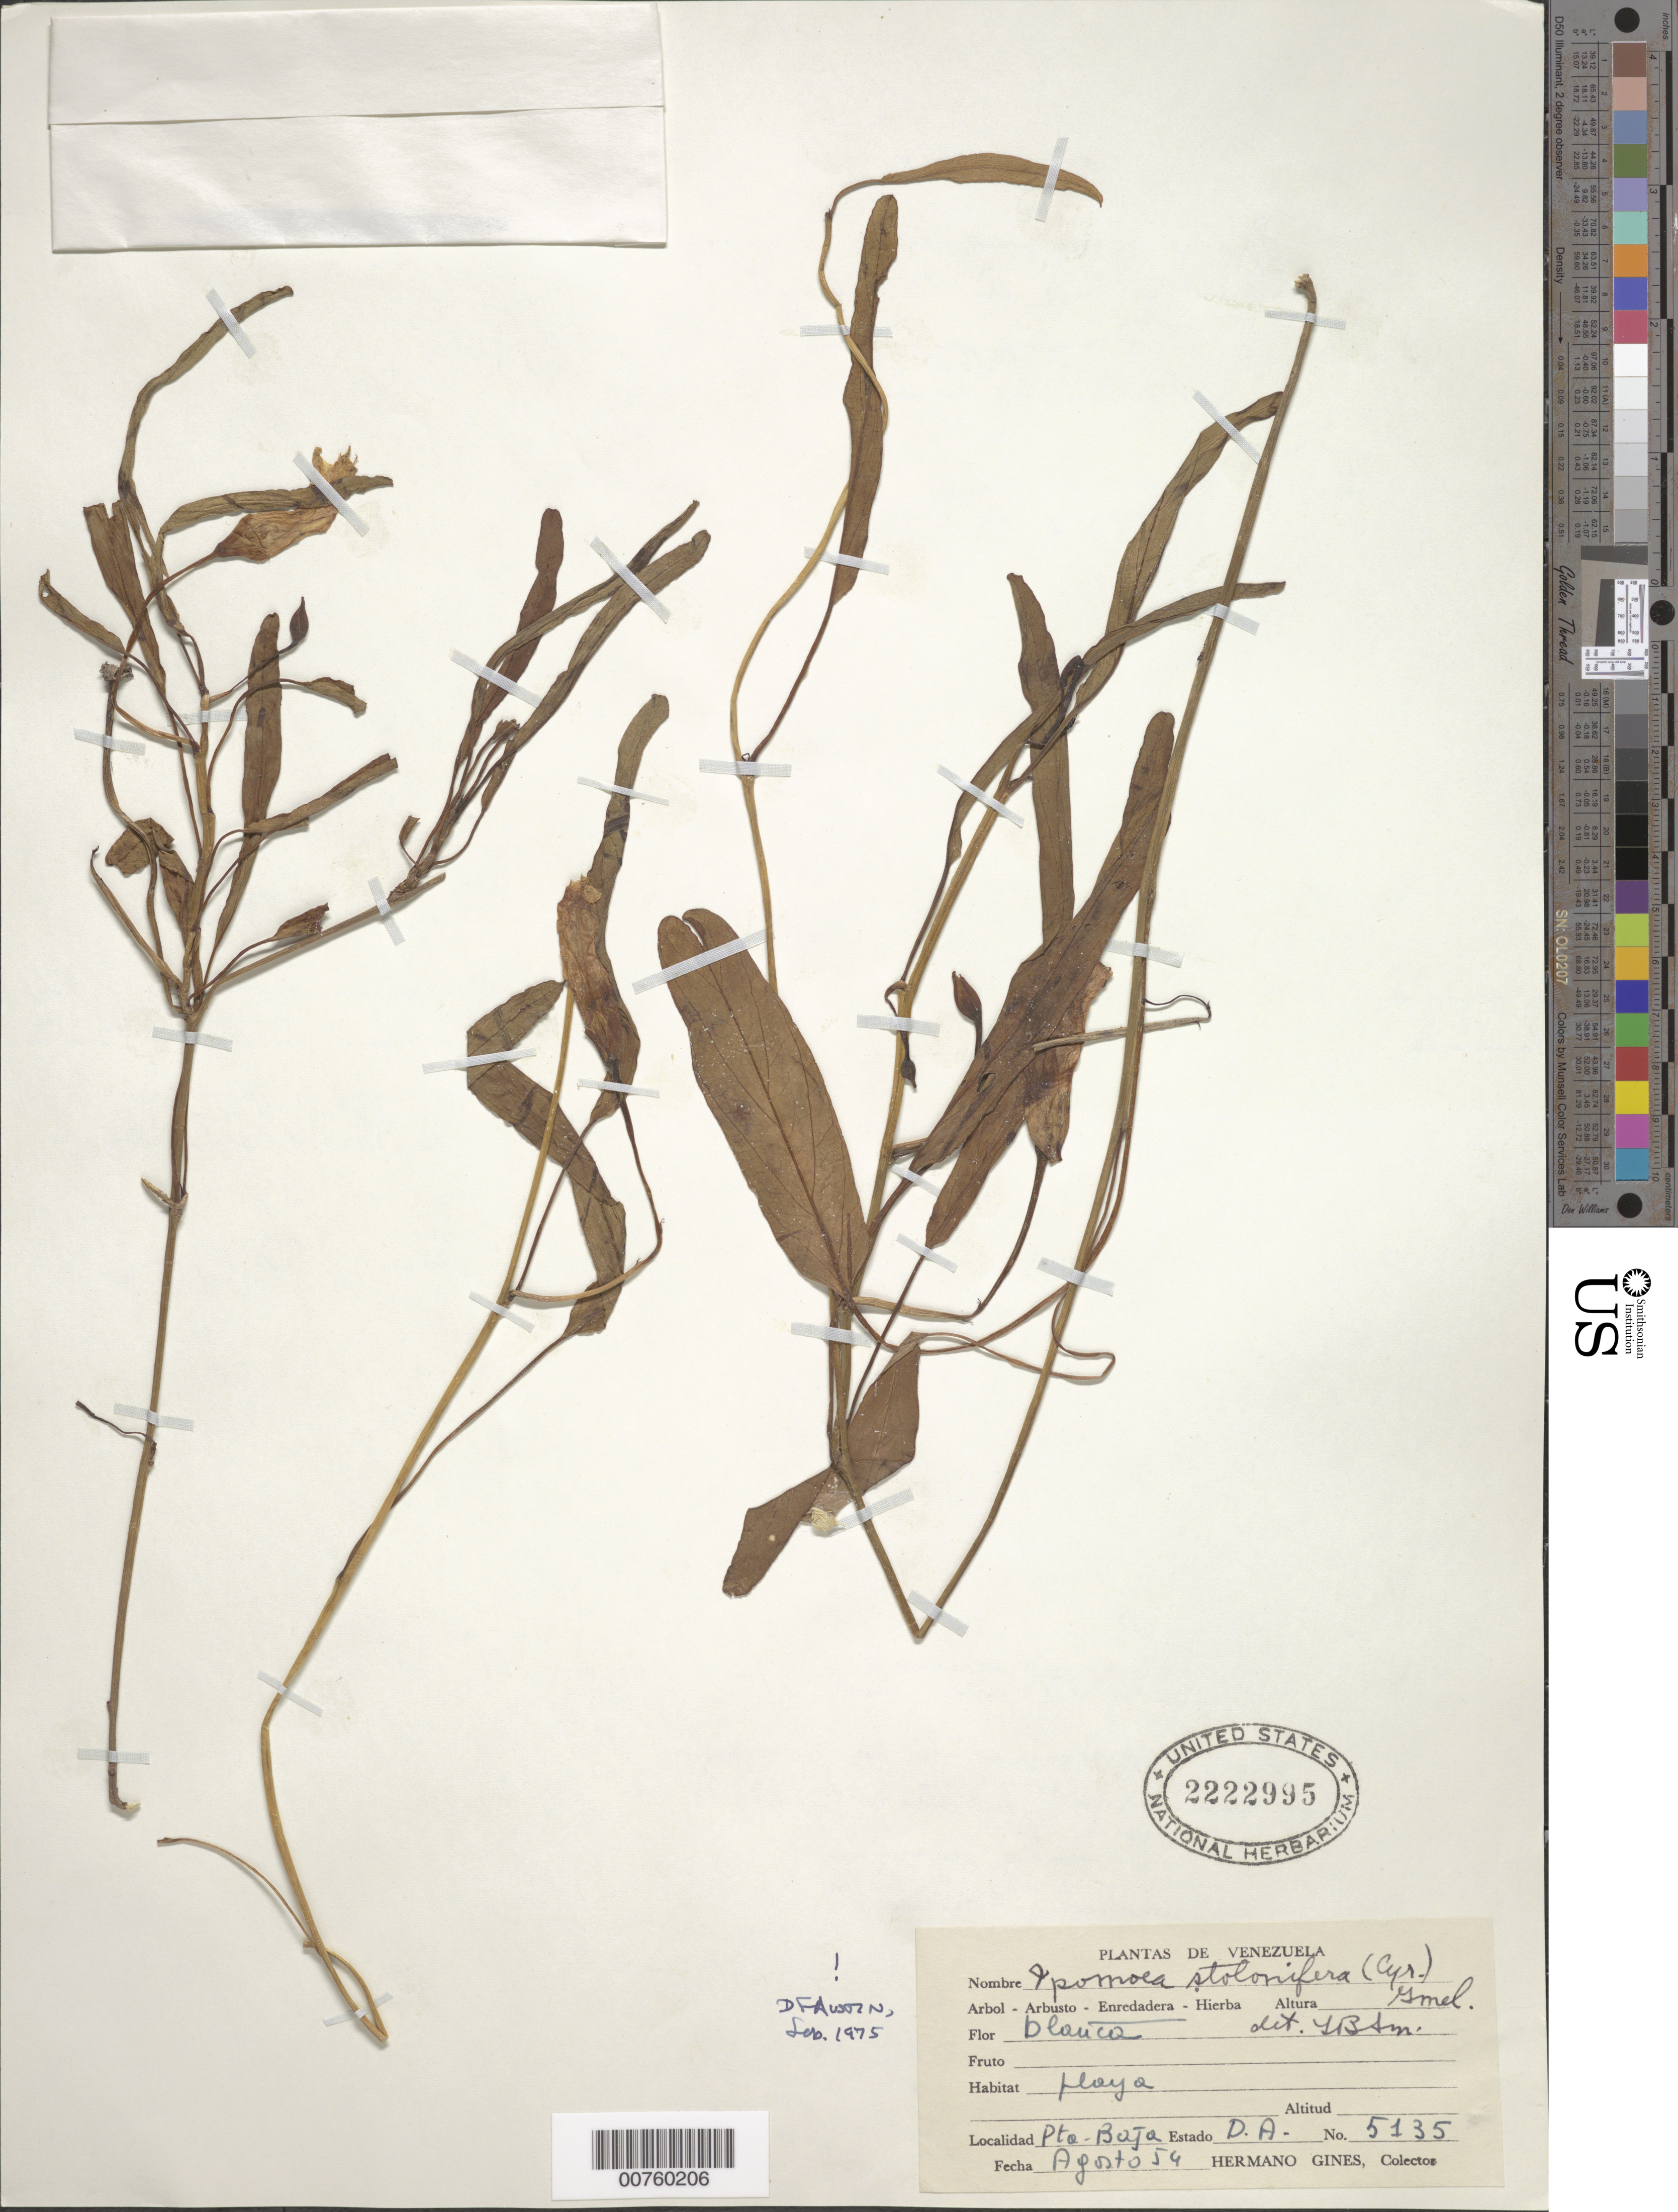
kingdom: Plantae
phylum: Tracheophyta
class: Magnoliopsida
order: Solanales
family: Convolvulaceae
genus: Ipomoea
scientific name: Ipomoea stolonifera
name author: (Cirillo) J.F. Gmel.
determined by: Austin, D. F.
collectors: H. Gines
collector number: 5135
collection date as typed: Aug-54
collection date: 1954-08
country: Venezuela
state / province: Delta Amacuro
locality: Pto. Baja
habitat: Shore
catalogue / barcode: US 2222995